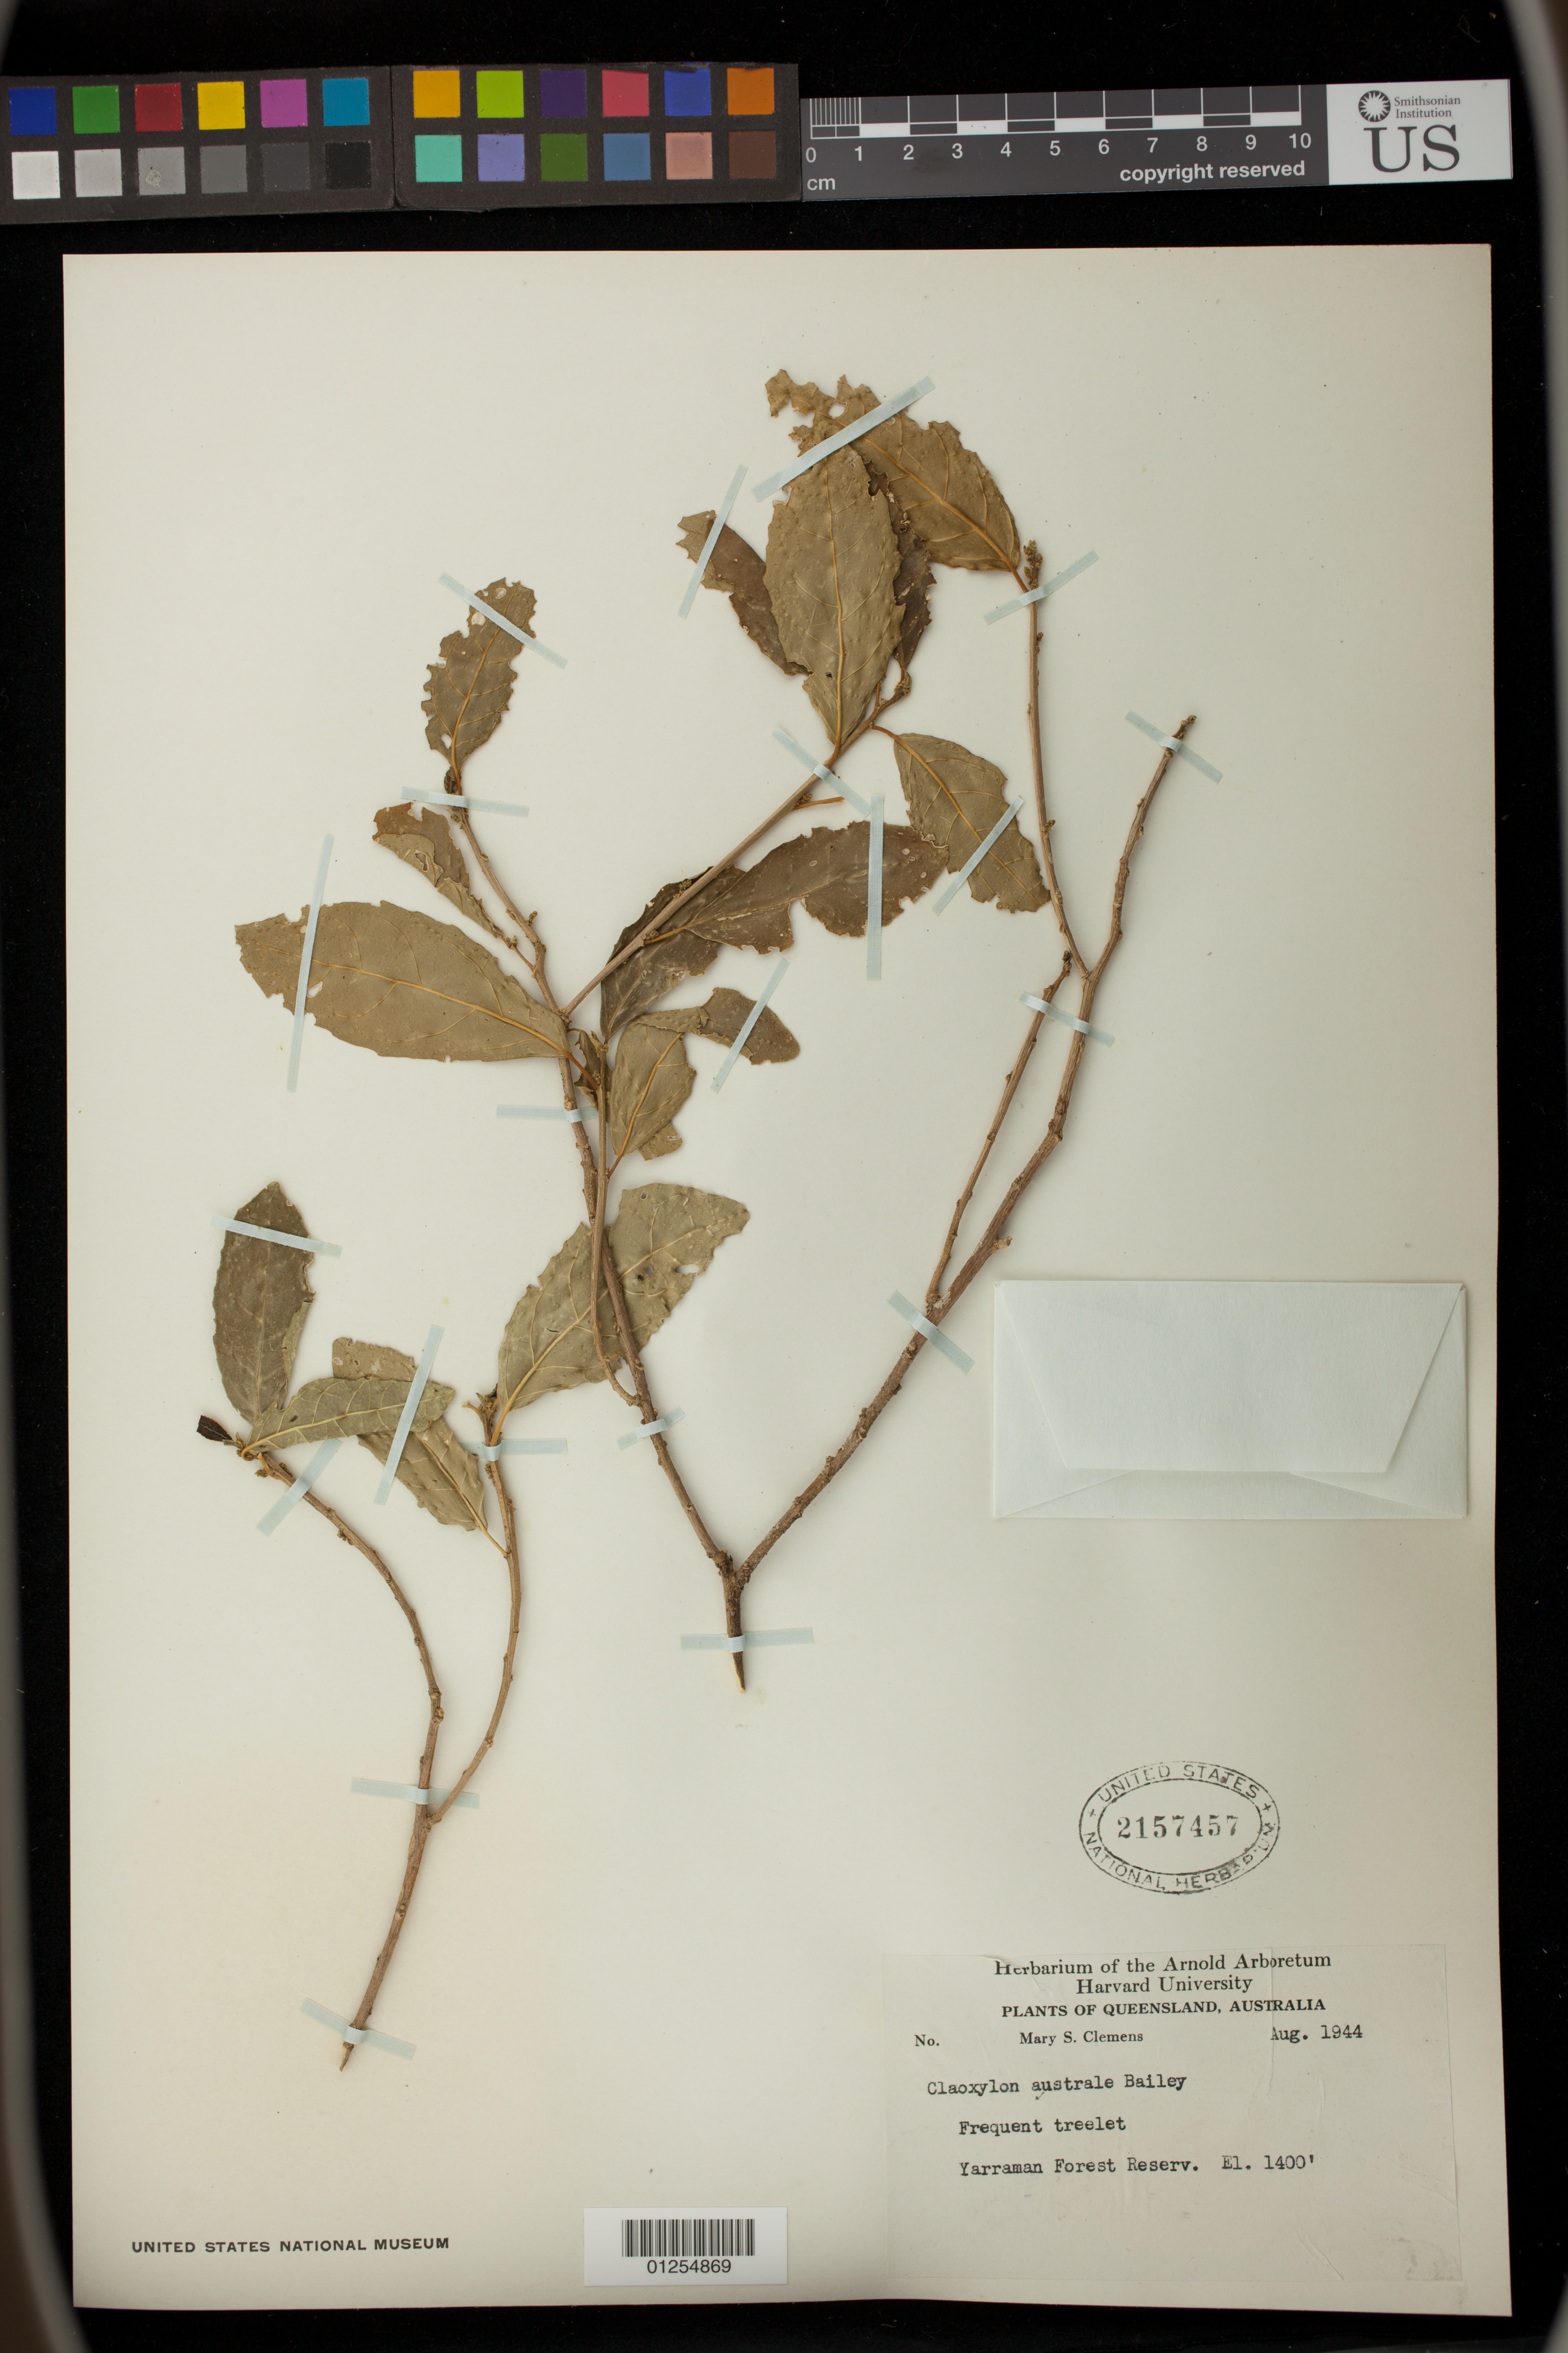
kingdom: Plantae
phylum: Tracheophyta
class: Magnoliopsida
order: Malpighiales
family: Euphorbiaceae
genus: Claoxylon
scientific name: Claoxylon tenerifolium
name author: (Baill.) F. Muell.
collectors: M. S. Clemens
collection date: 1944-08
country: Australia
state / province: Queensland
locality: Yarraman Forest Reserve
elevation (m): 427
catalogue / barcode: US 2157457